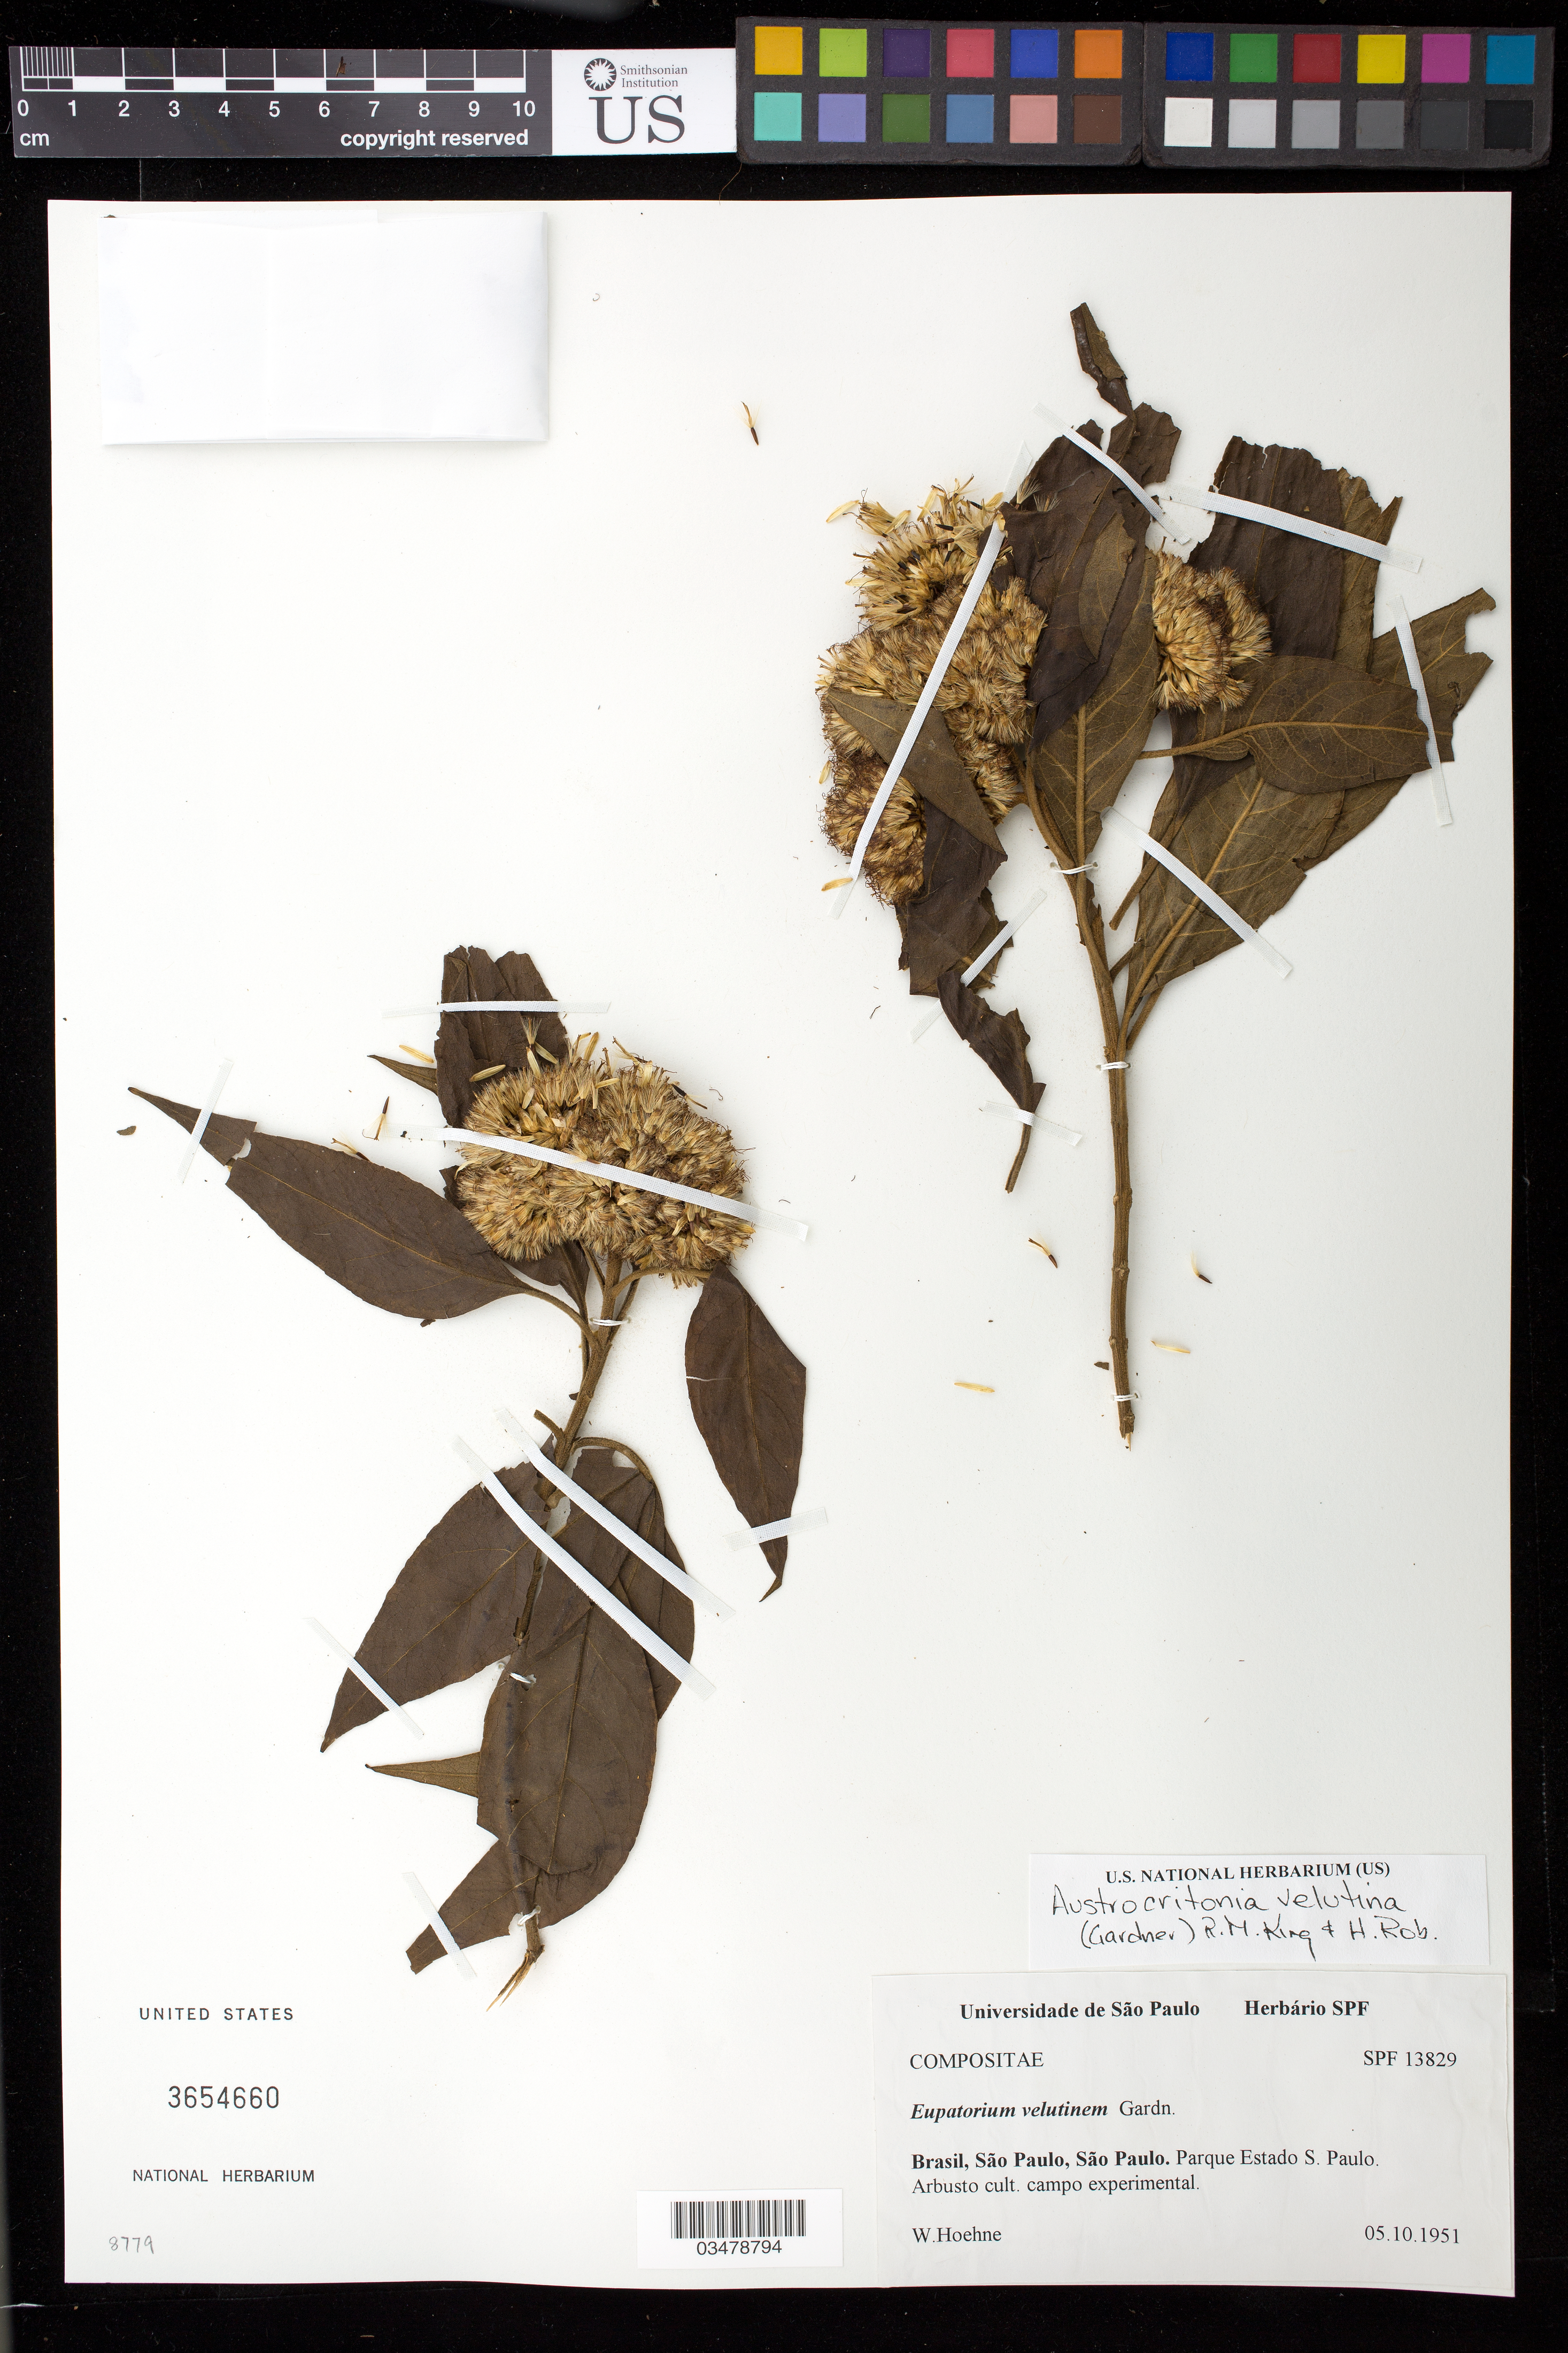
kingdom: Plantae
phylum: Tracheophyta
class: Magnoliopsida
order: Asterales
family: Asteraceae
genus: Austrocritonia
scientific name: Austrocritonia velutina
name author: (Gardner) R.M. King & H. Rob.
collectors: W. Hoehne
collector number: SPF 13829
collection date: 1951-10-05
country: Brazil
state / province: São Paulo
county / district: São Paulo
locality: Parque Estado Sao Paulo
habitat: Campo experimental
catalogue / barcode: US 3654660